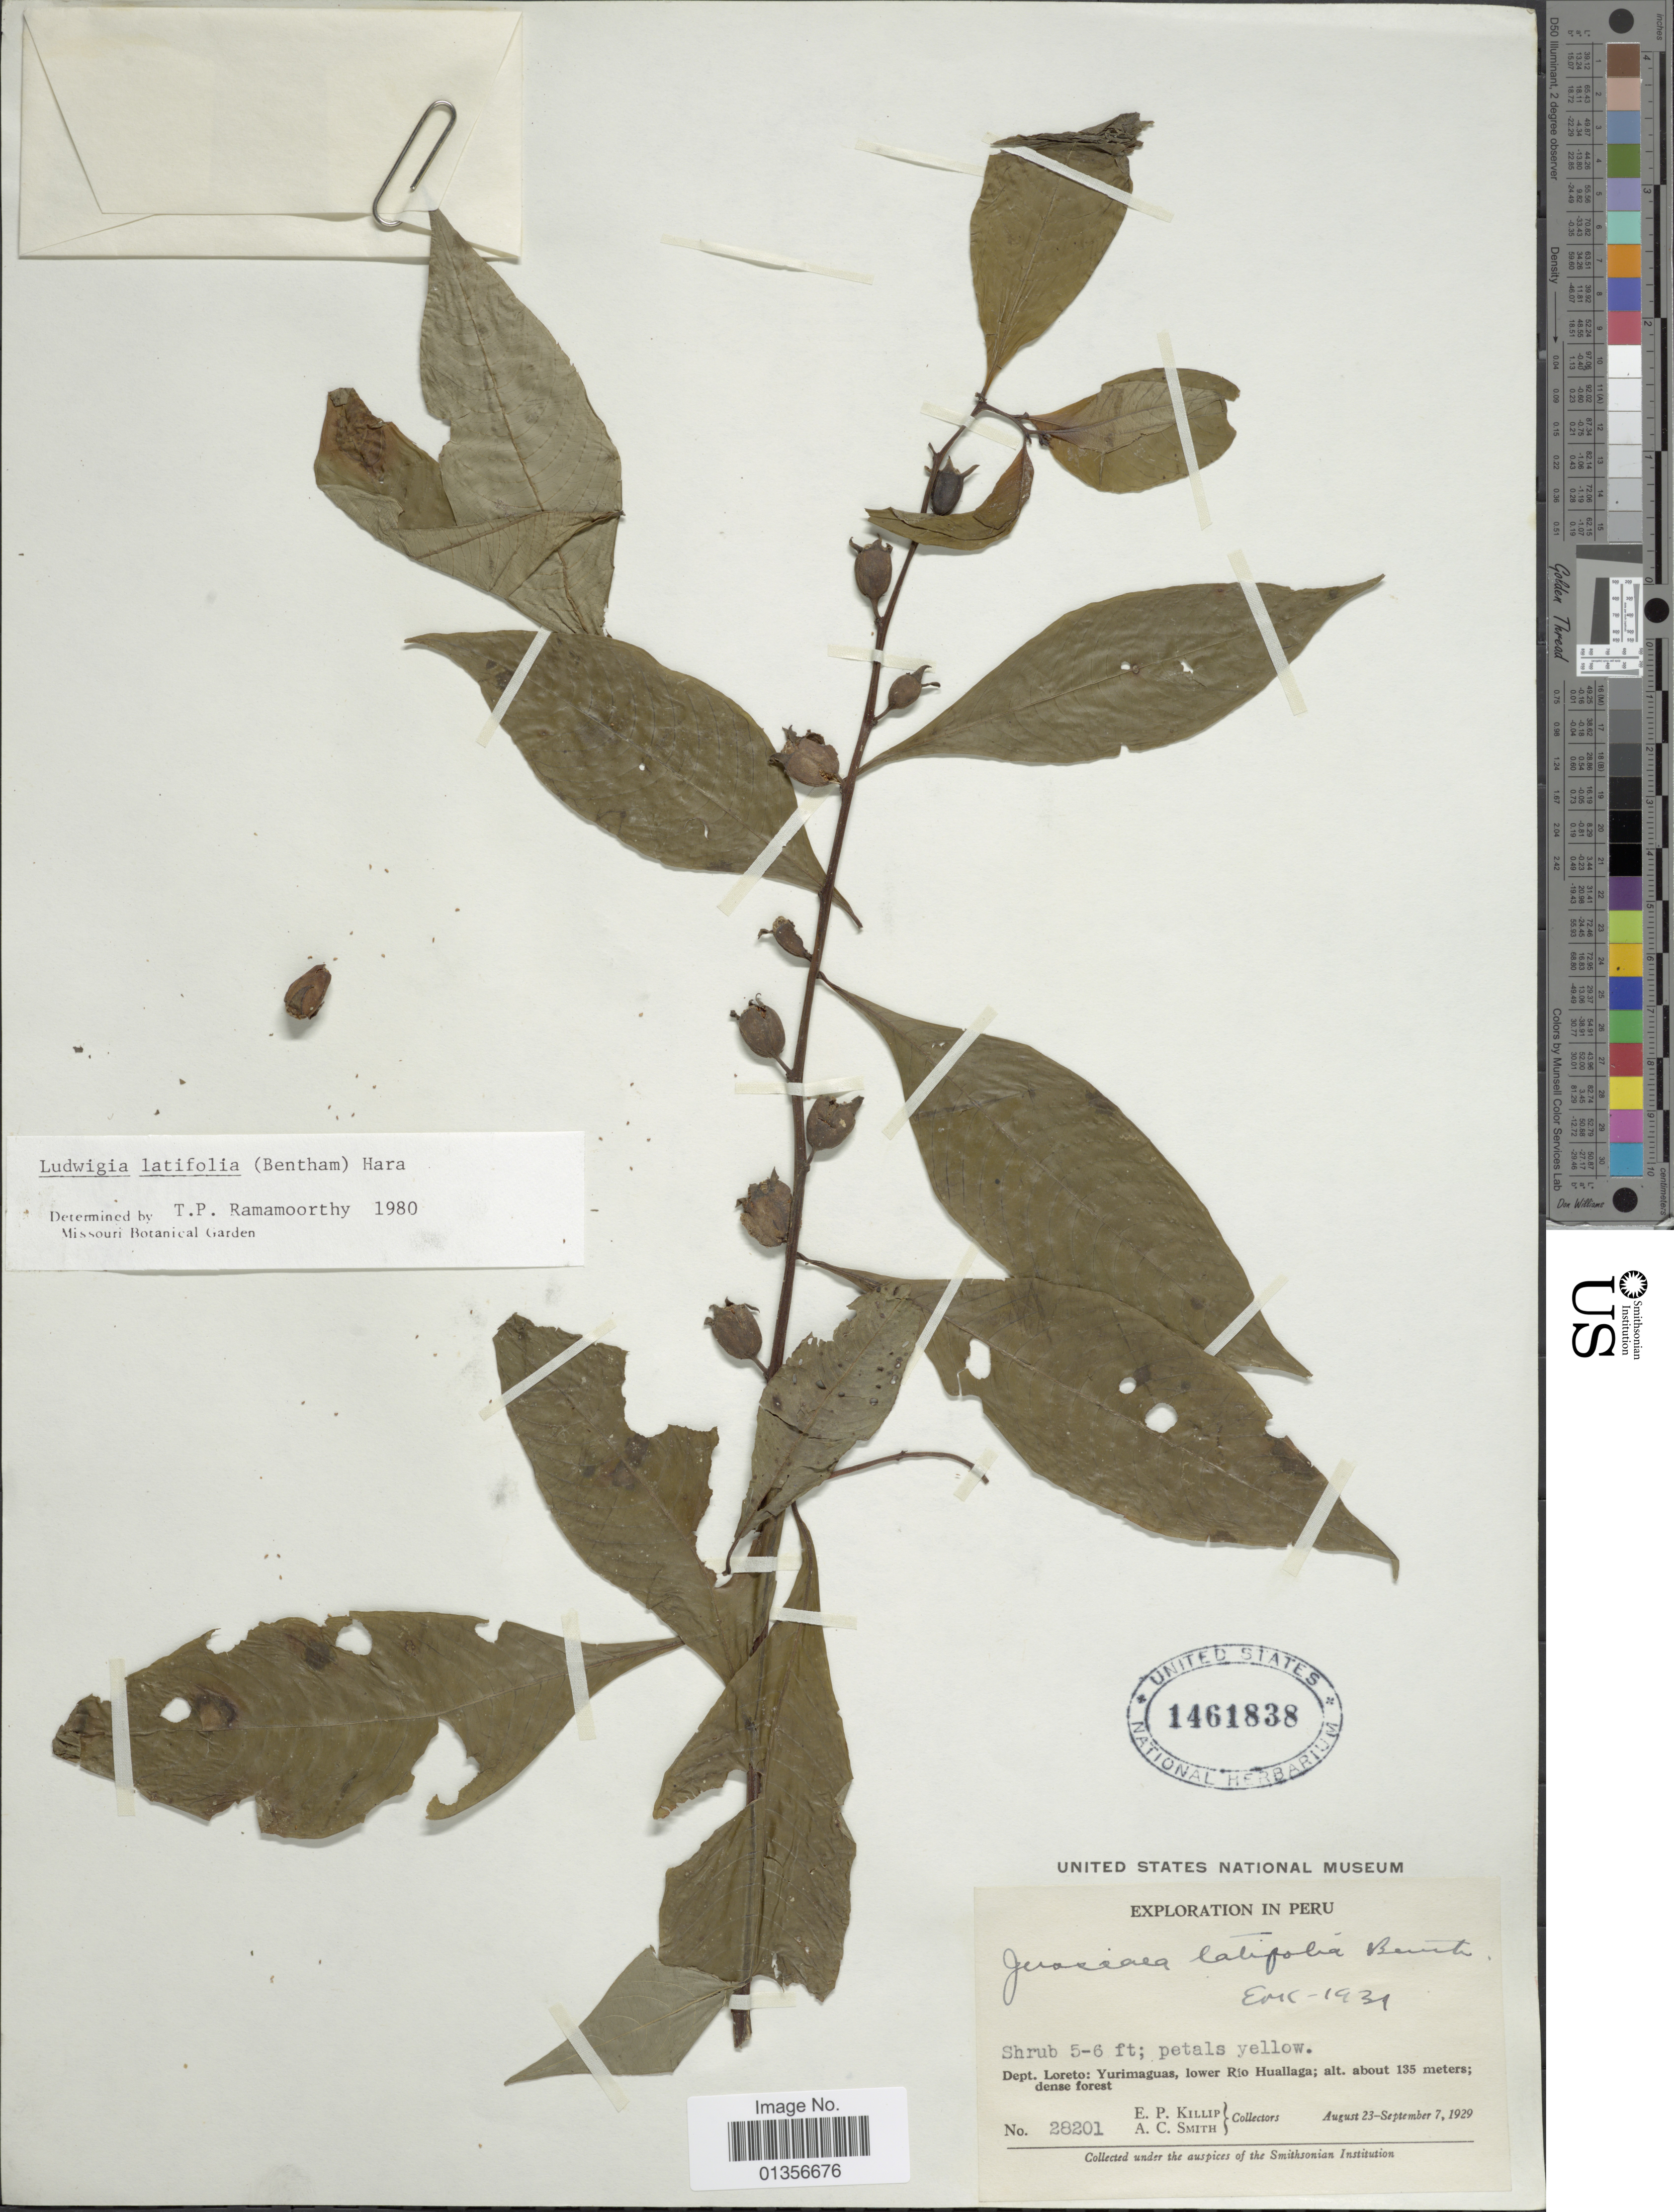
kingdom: Plantae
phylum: Tracheophyta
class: Magnoliopsida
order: Myrtales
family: Onagraceae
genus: Ludwigia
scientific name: Ludwigia latifolia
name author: (Benth.) H. Hara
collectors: E. P. Killip & A. C. Smith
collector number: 28201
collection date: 1929-08-23/1929-09-07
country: Peru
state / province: Loreto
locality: Yurimaguas, lower Río Huallaga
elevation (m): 135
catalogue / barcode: US 1461838